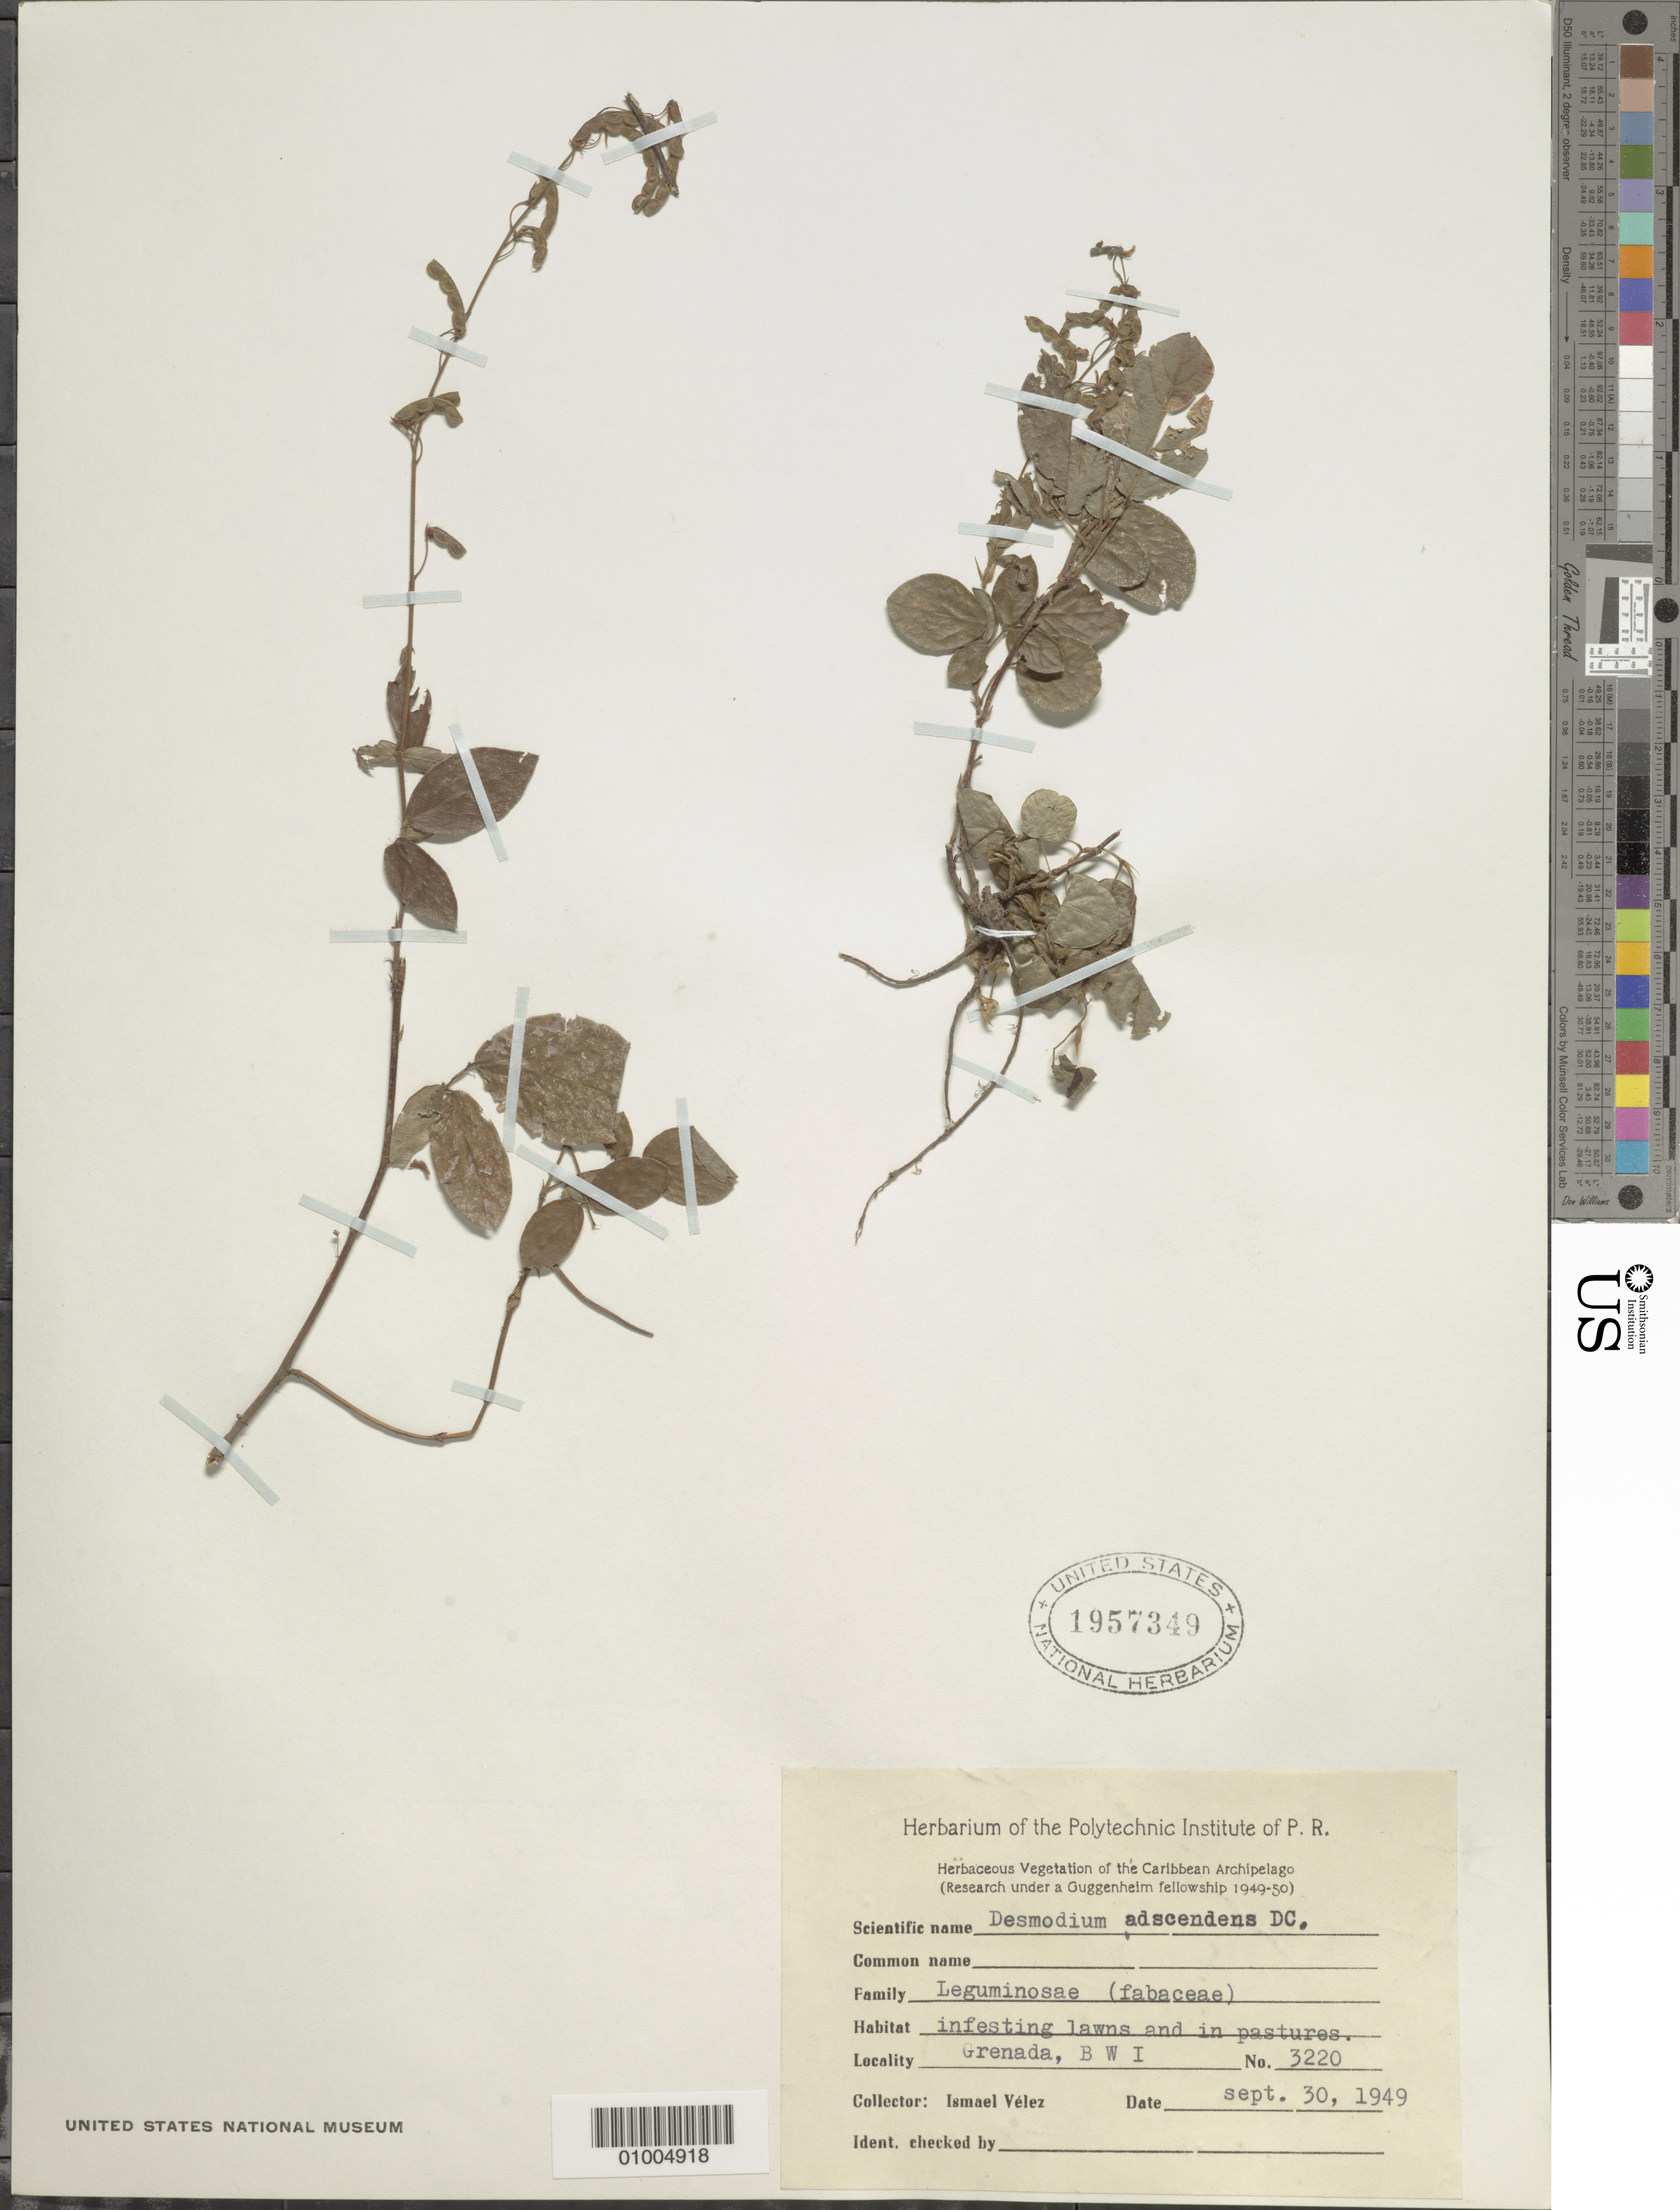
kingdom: Plantae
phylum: Tracheophyta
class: Magnoliopsida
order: Fabales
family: Fabaceae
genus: Grona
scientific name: Grona adscendens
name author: (Sw.) H. Ohashi & K. Ohashi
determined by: Strong, Mark T., (BOT), Smithsonian Institution - National Museum of Natural History (UNITED STATES)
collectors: I. Velez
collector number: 32200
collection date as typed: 30 Sep 1949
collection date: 1949-09-30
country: Grenada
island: Grenada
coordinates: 0 N, 0 E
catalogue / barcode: US 1957349